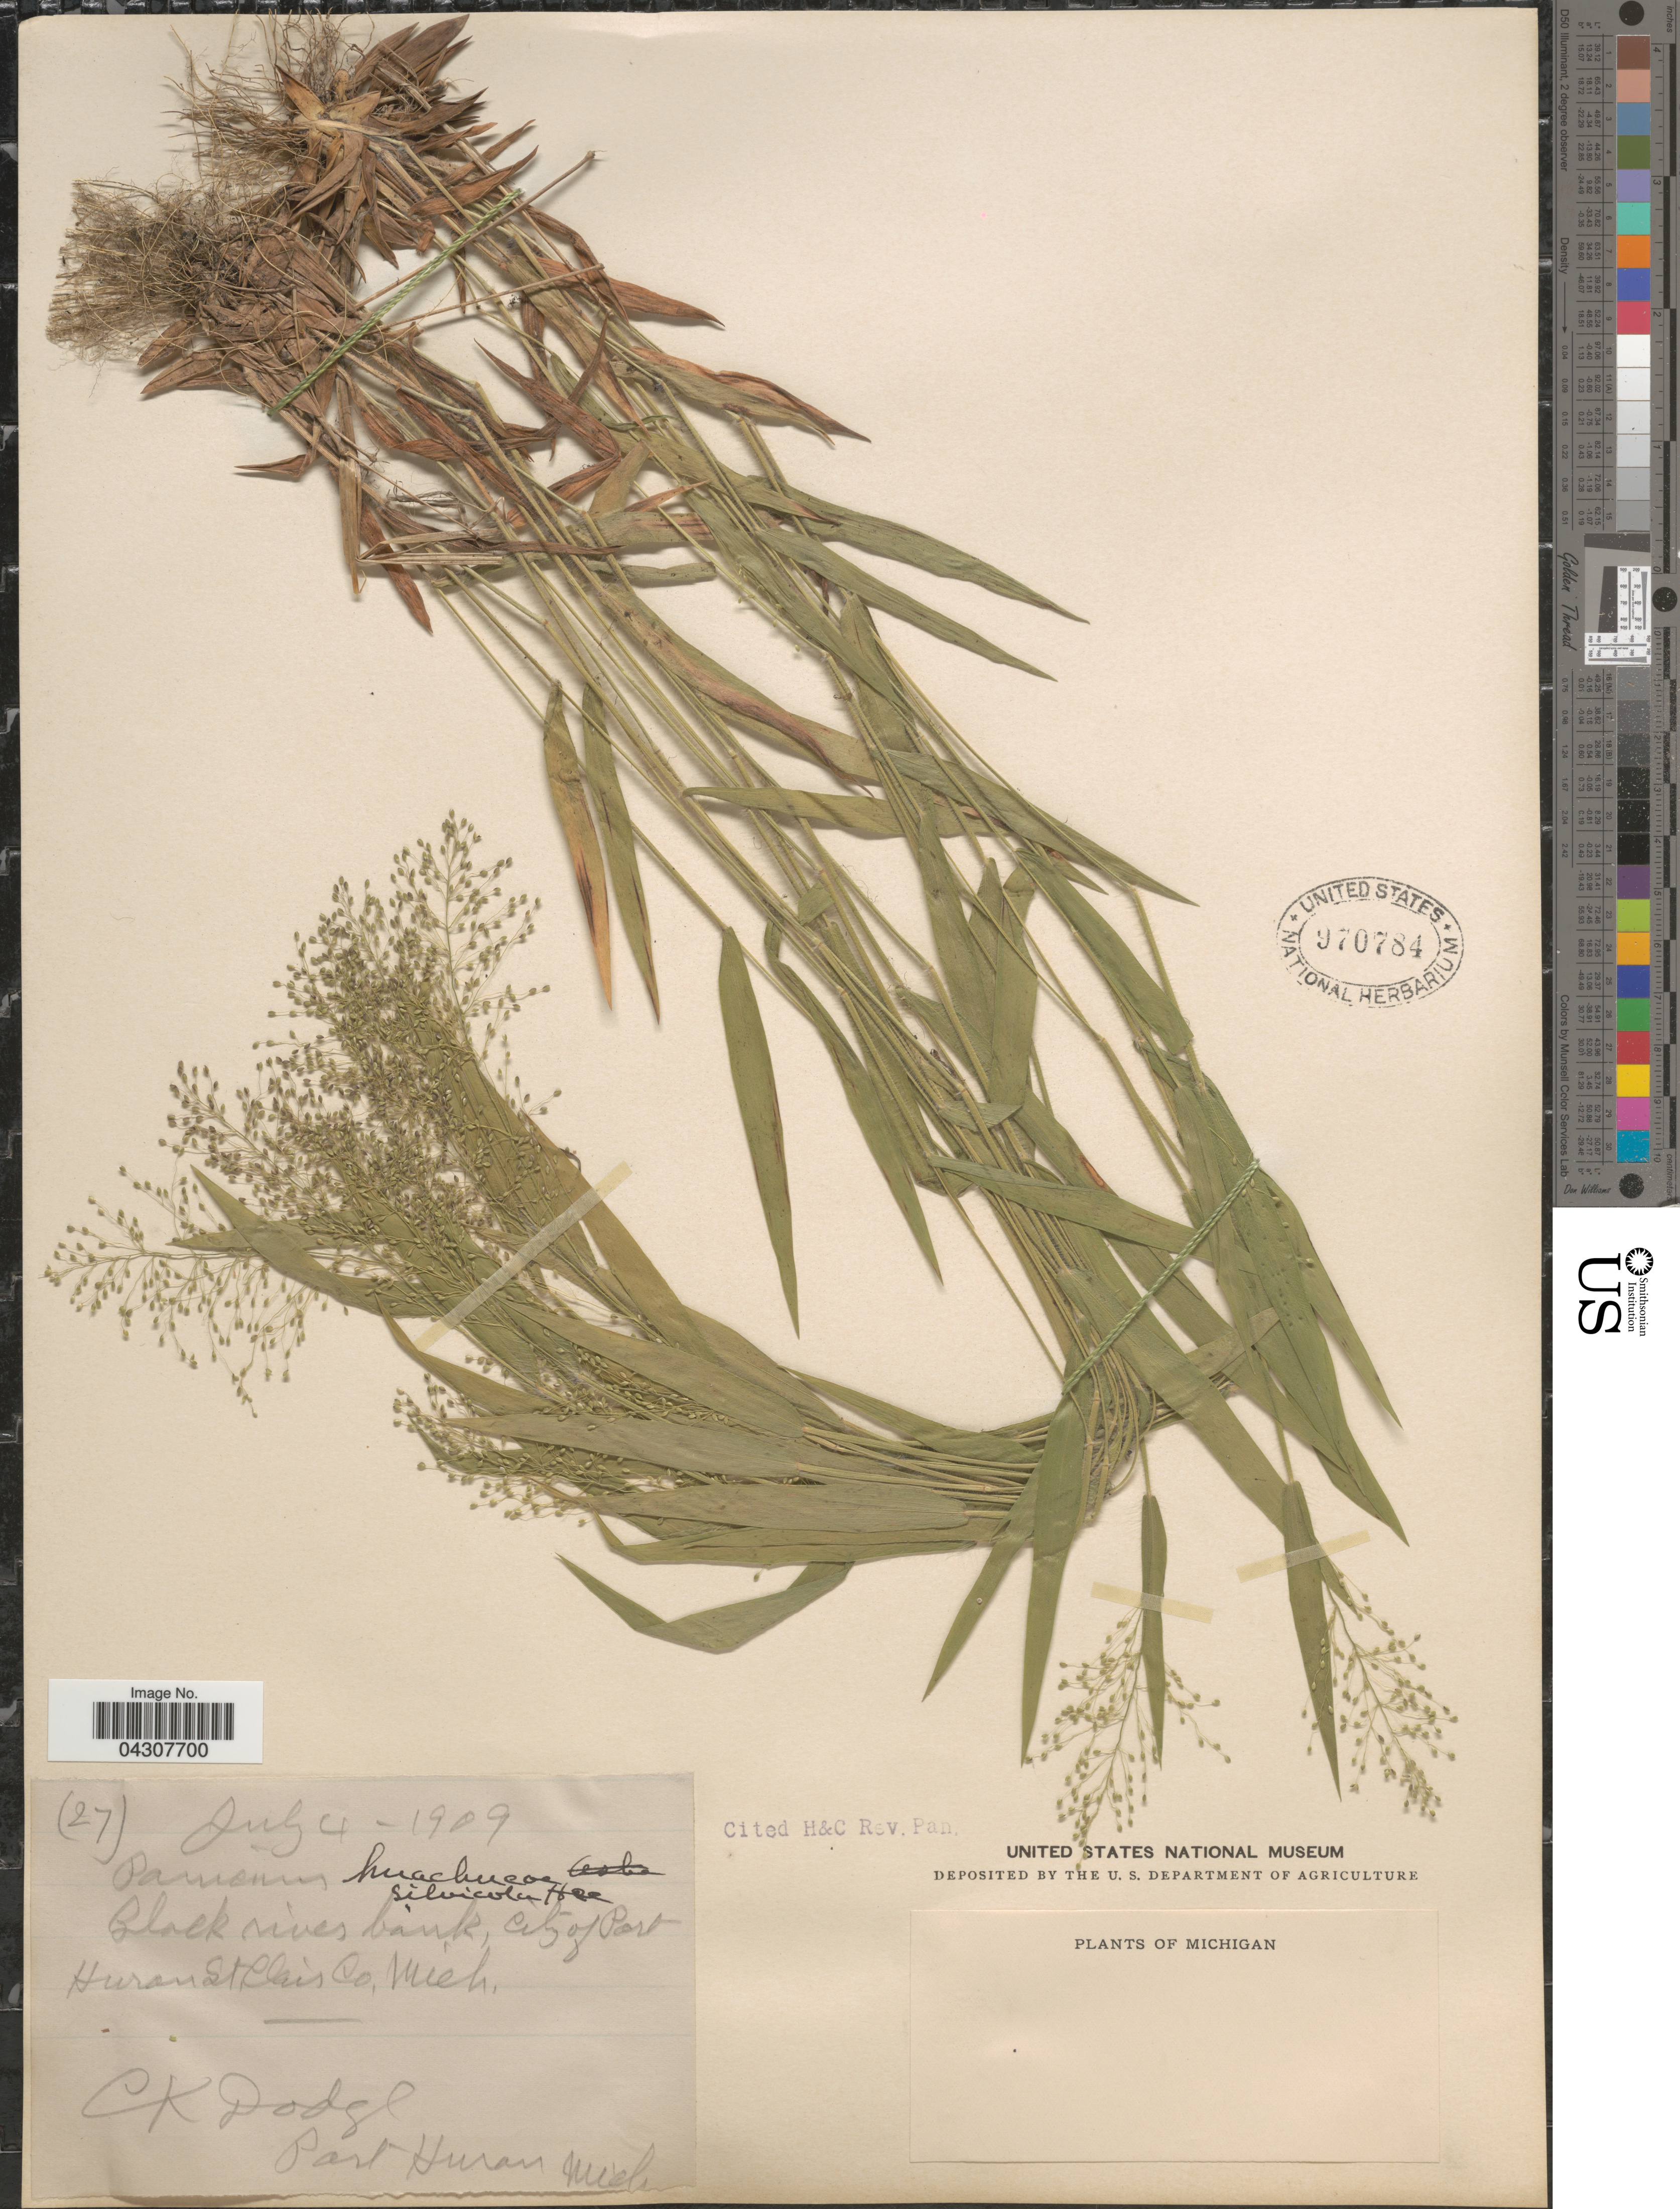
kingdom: Plantae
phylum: Tracheophyta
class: Liliopsida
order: Poales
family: Poaceae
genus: Dichanthelium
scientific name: Dichanthelium acuminatum var. acuminatum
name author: (Sw.) Gould & C.A. Clark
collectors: C. Dodge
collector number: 27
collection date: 1909-07-04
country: United States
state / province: Michigan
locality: Black river bank, city of Port Huron St Clair Co.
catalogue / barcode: US 970784